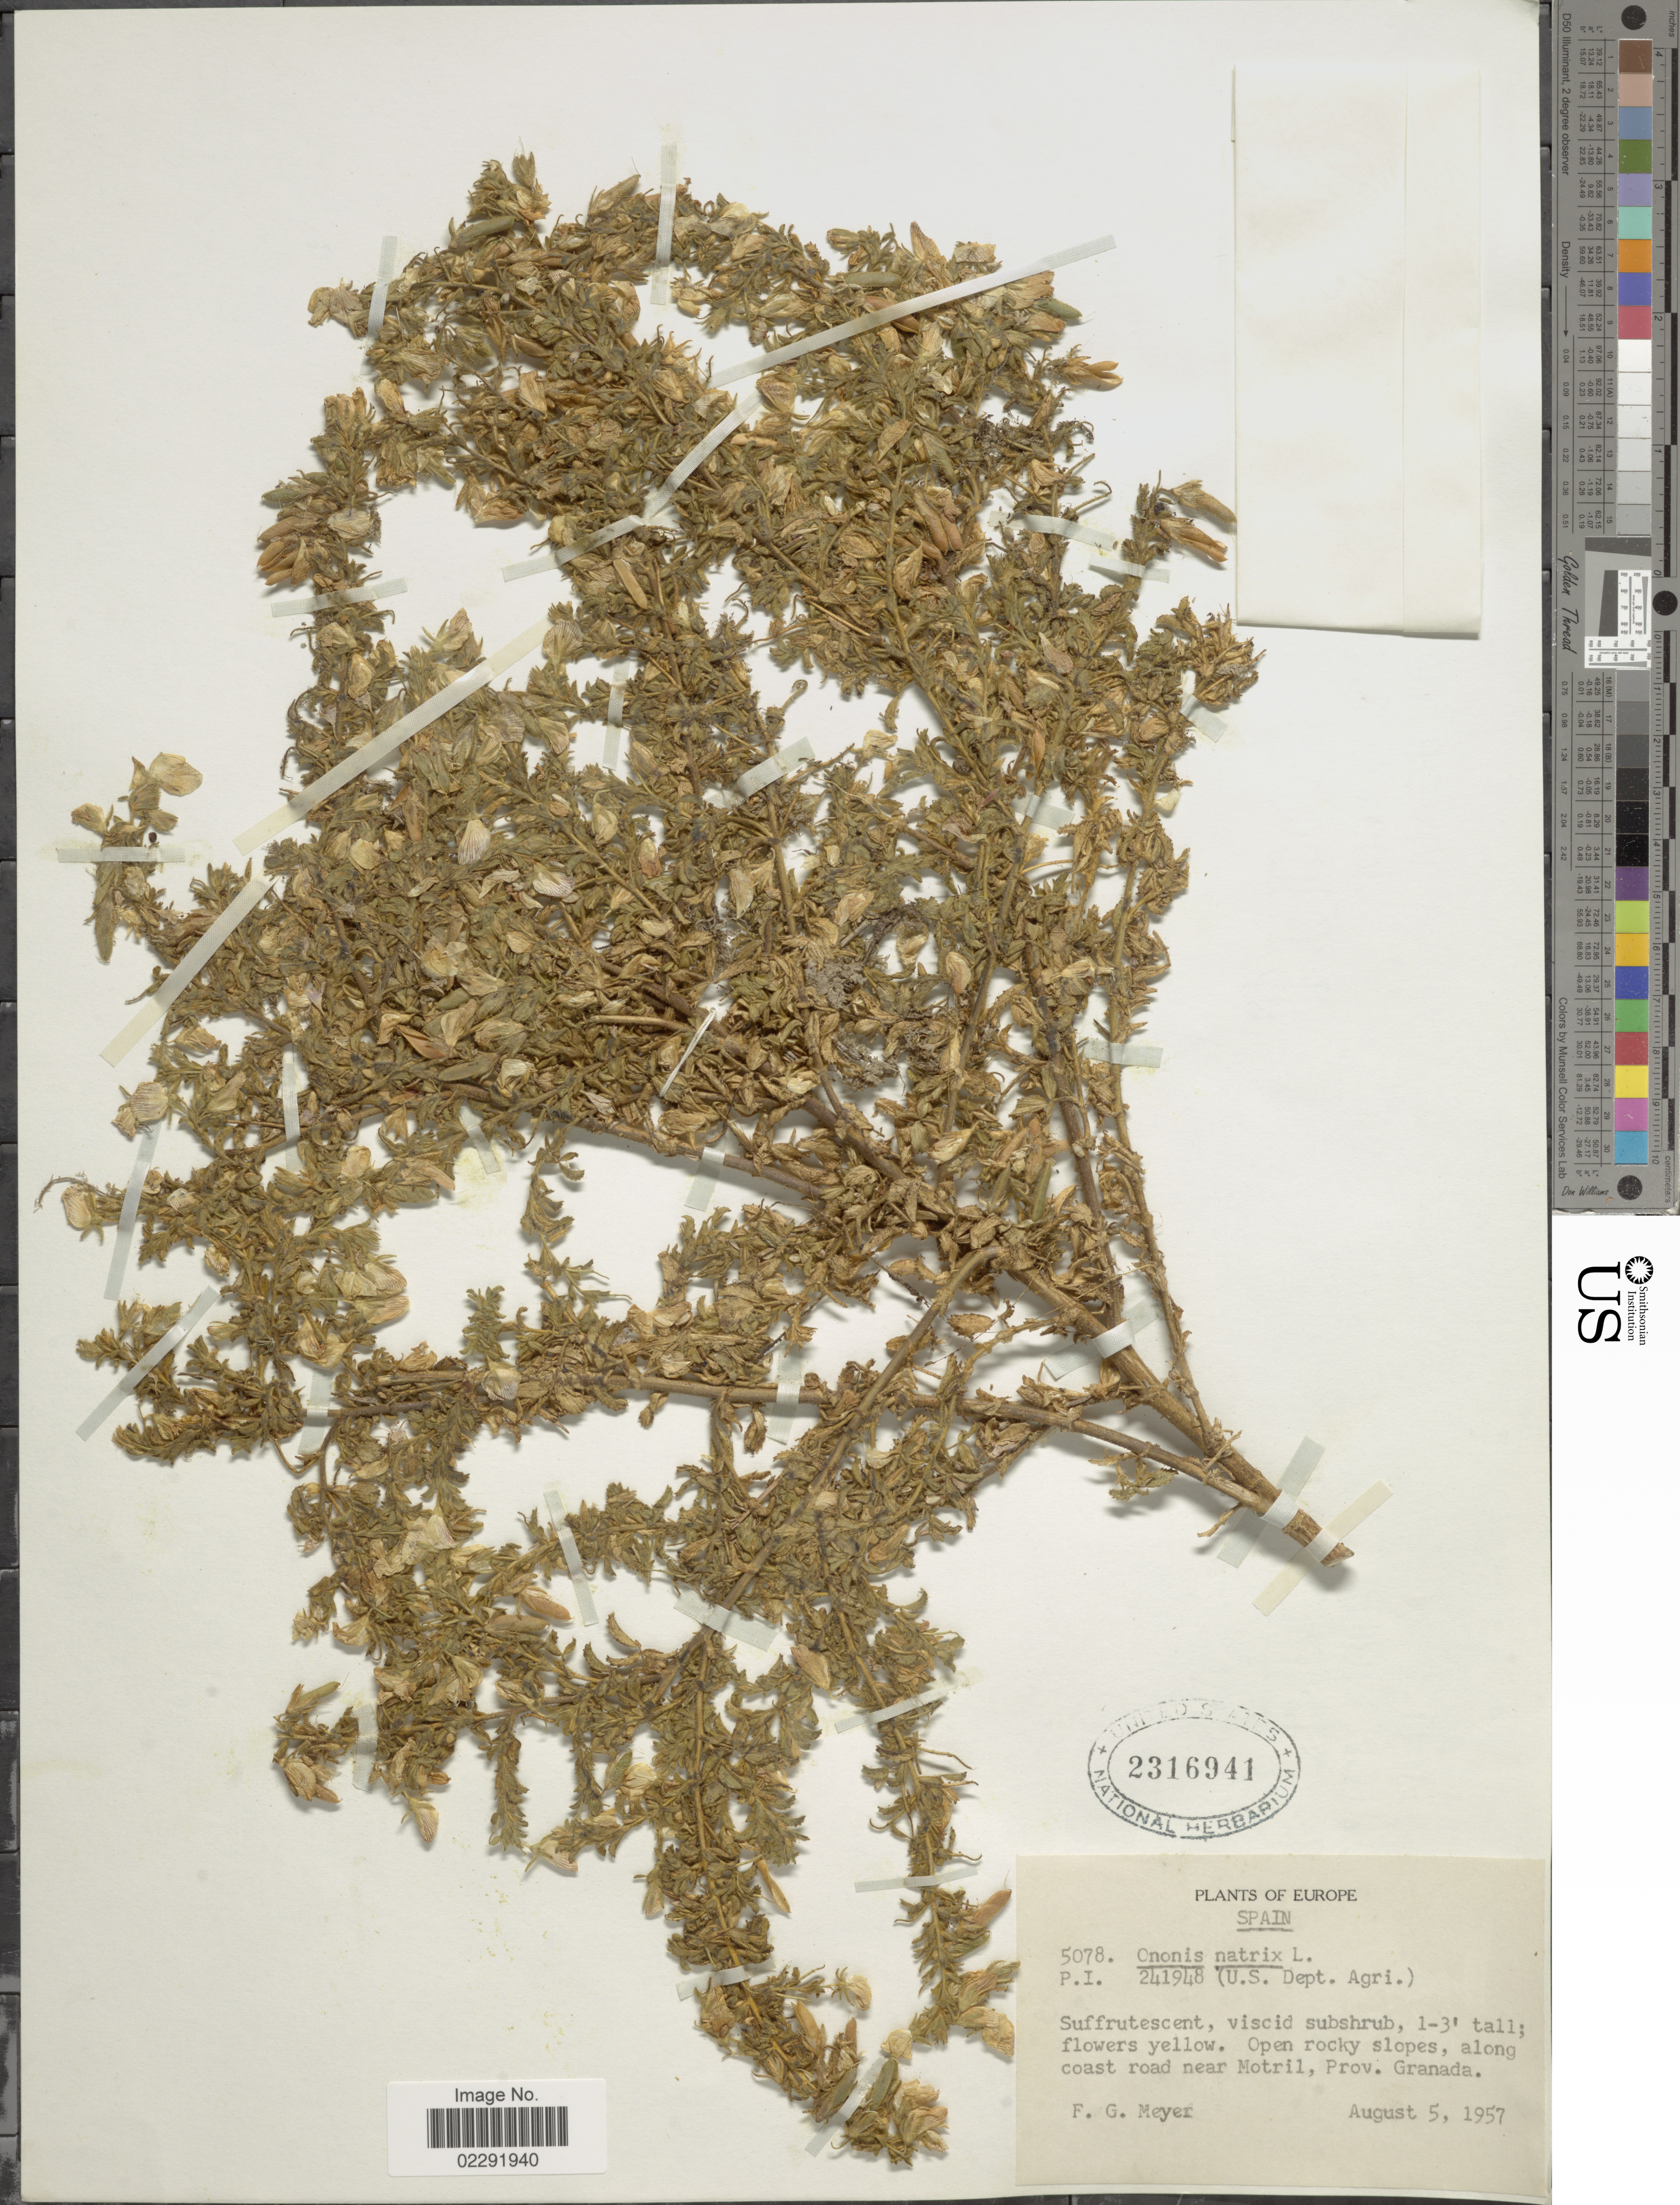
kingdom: Plantae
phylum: Tracheophyta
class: Magnoliopsida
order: Fabales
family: Fabaceae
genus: Ononis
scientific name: Ononis natrix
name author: L.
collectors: F. G. Meyer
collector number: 5078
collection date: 1957-08-05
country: Spain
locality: Open rocky slopes, along coast road near Motrill, Prov. Granada.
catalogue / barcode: US 2316941